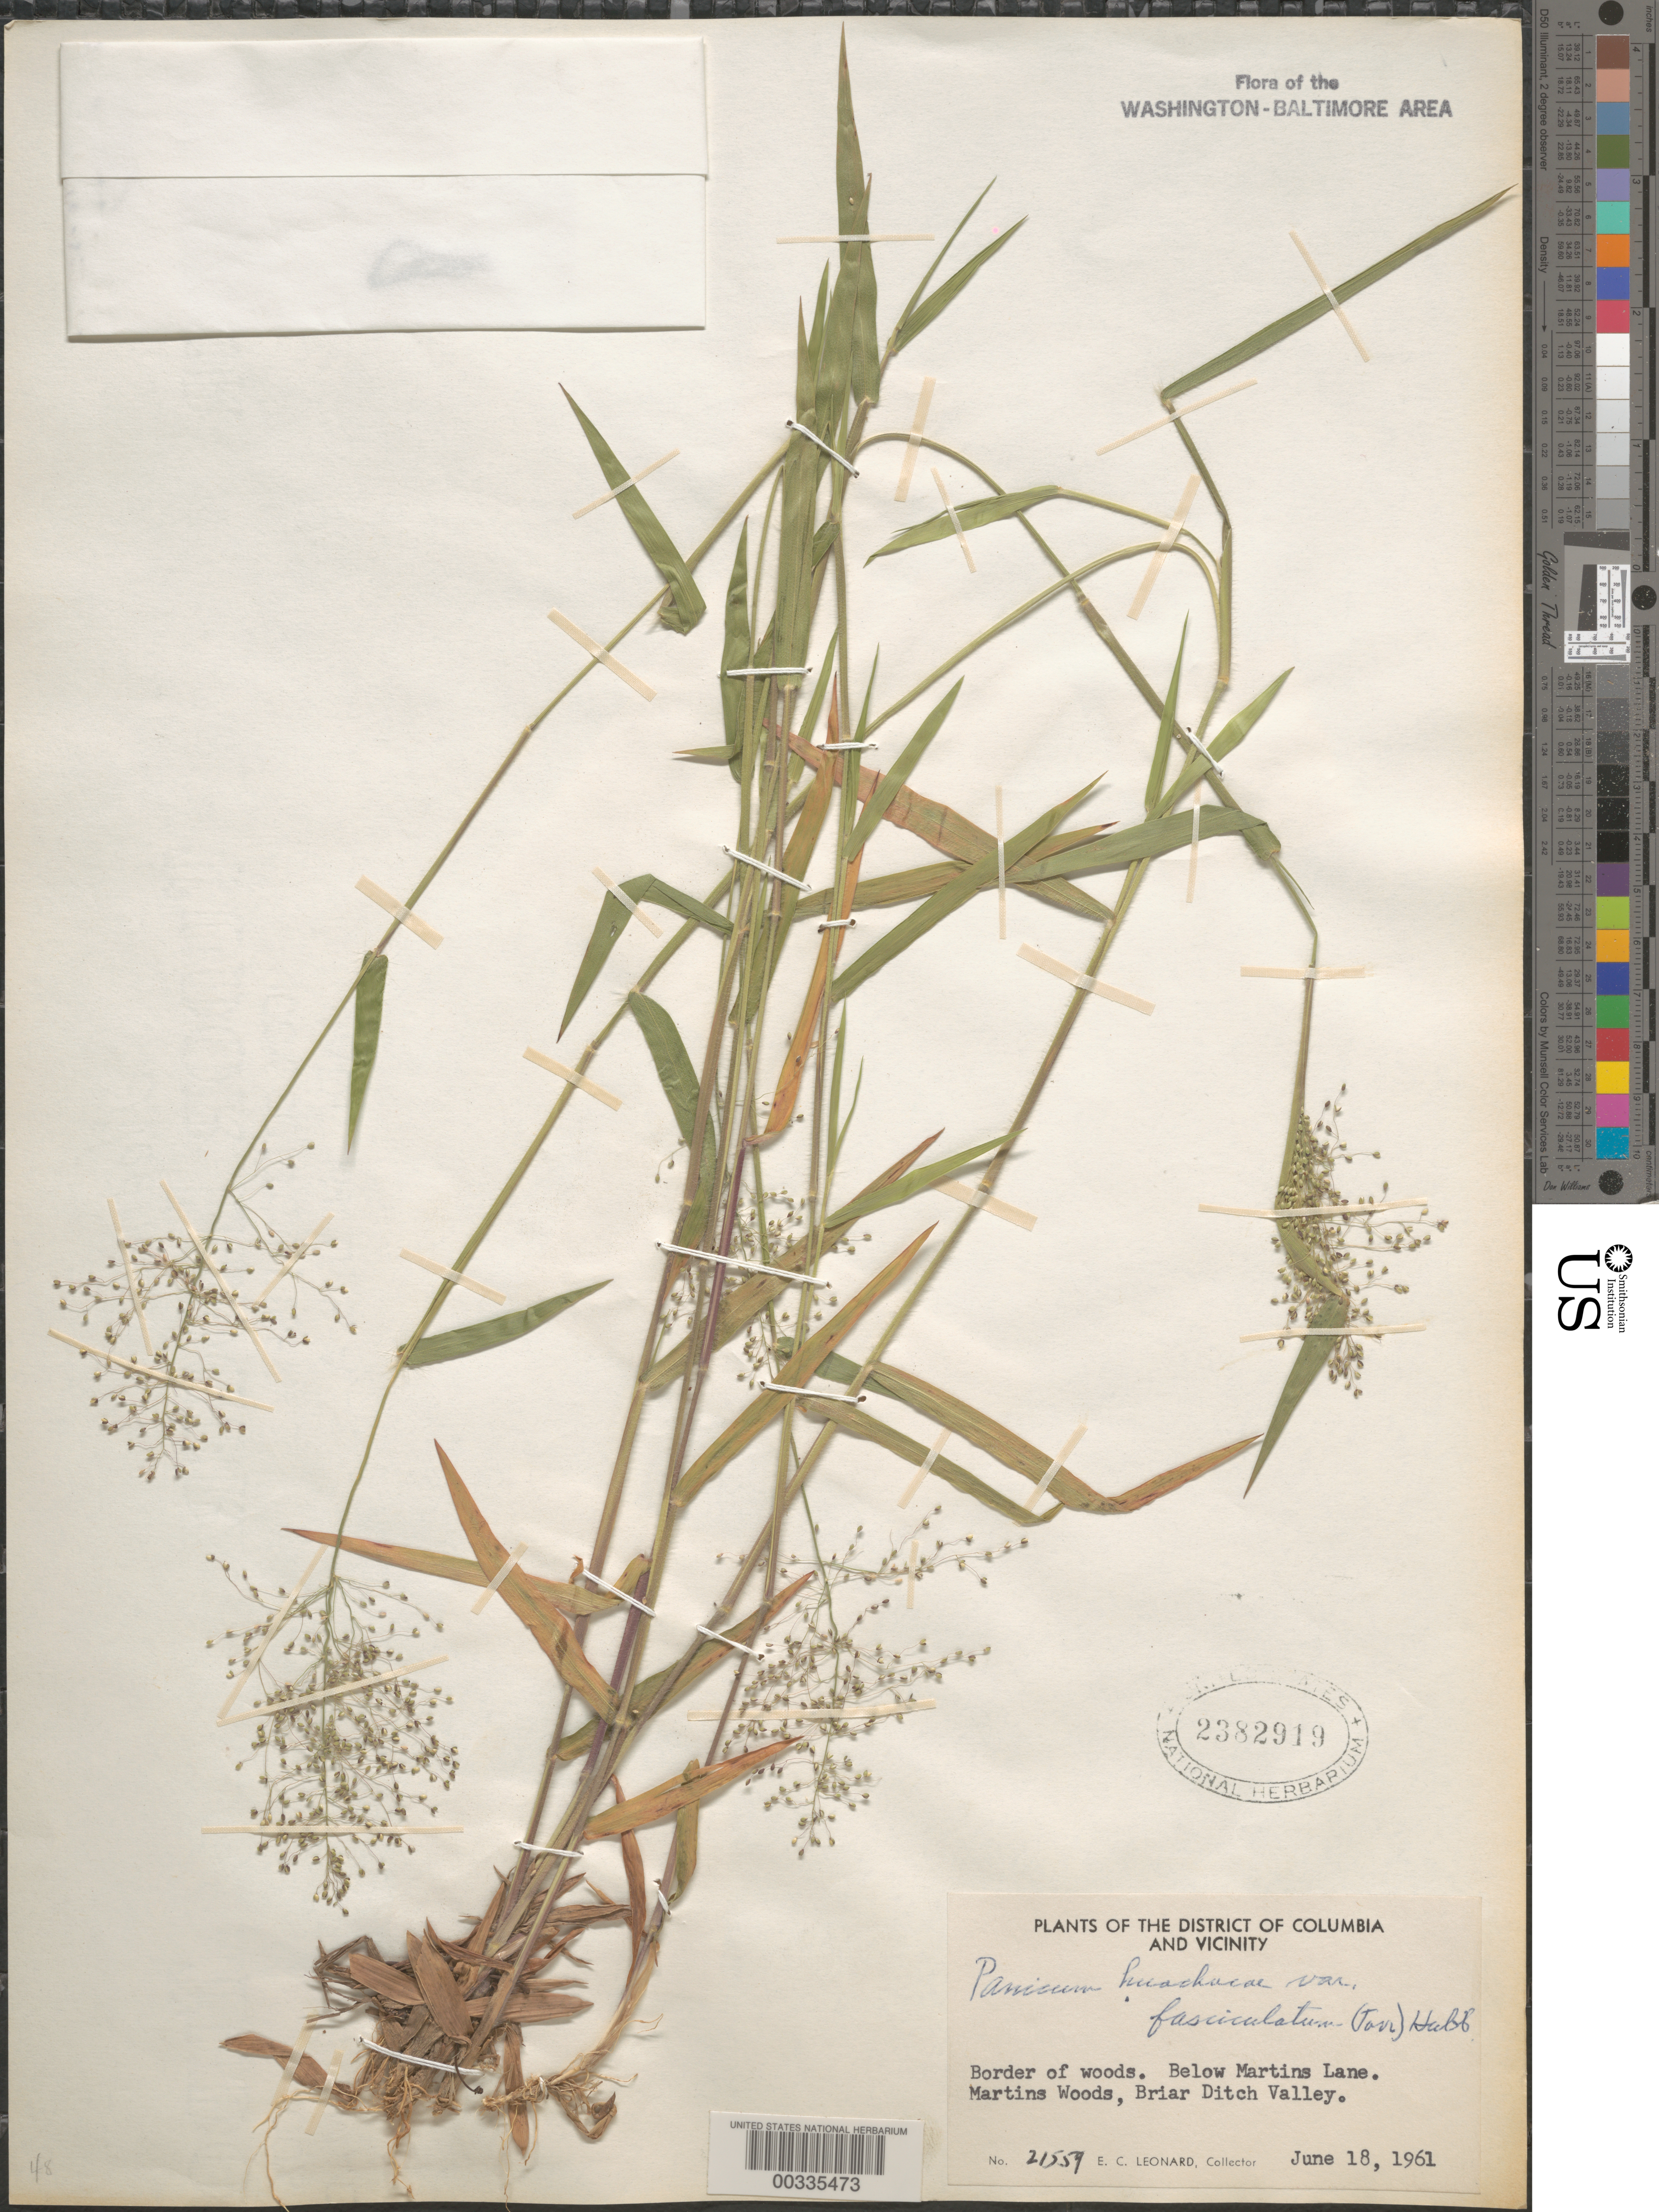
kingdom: Plantae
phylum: Tracheophyta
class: Liliopsida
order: Poales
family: Poaceae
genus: Dichanthelium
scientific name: Dichanthelium acuminatum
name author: (Sw.) Gould & C.A. Clark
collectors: E. C. Leonard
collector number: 21559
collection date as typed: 18 Jun 1961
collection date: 1961-06-18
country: United States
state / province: Maryland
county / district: Prince George's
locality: Below Martins Lane. Bartins Woods, Briar Ditch Valley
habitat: Border of woods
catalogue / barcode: US 2382919